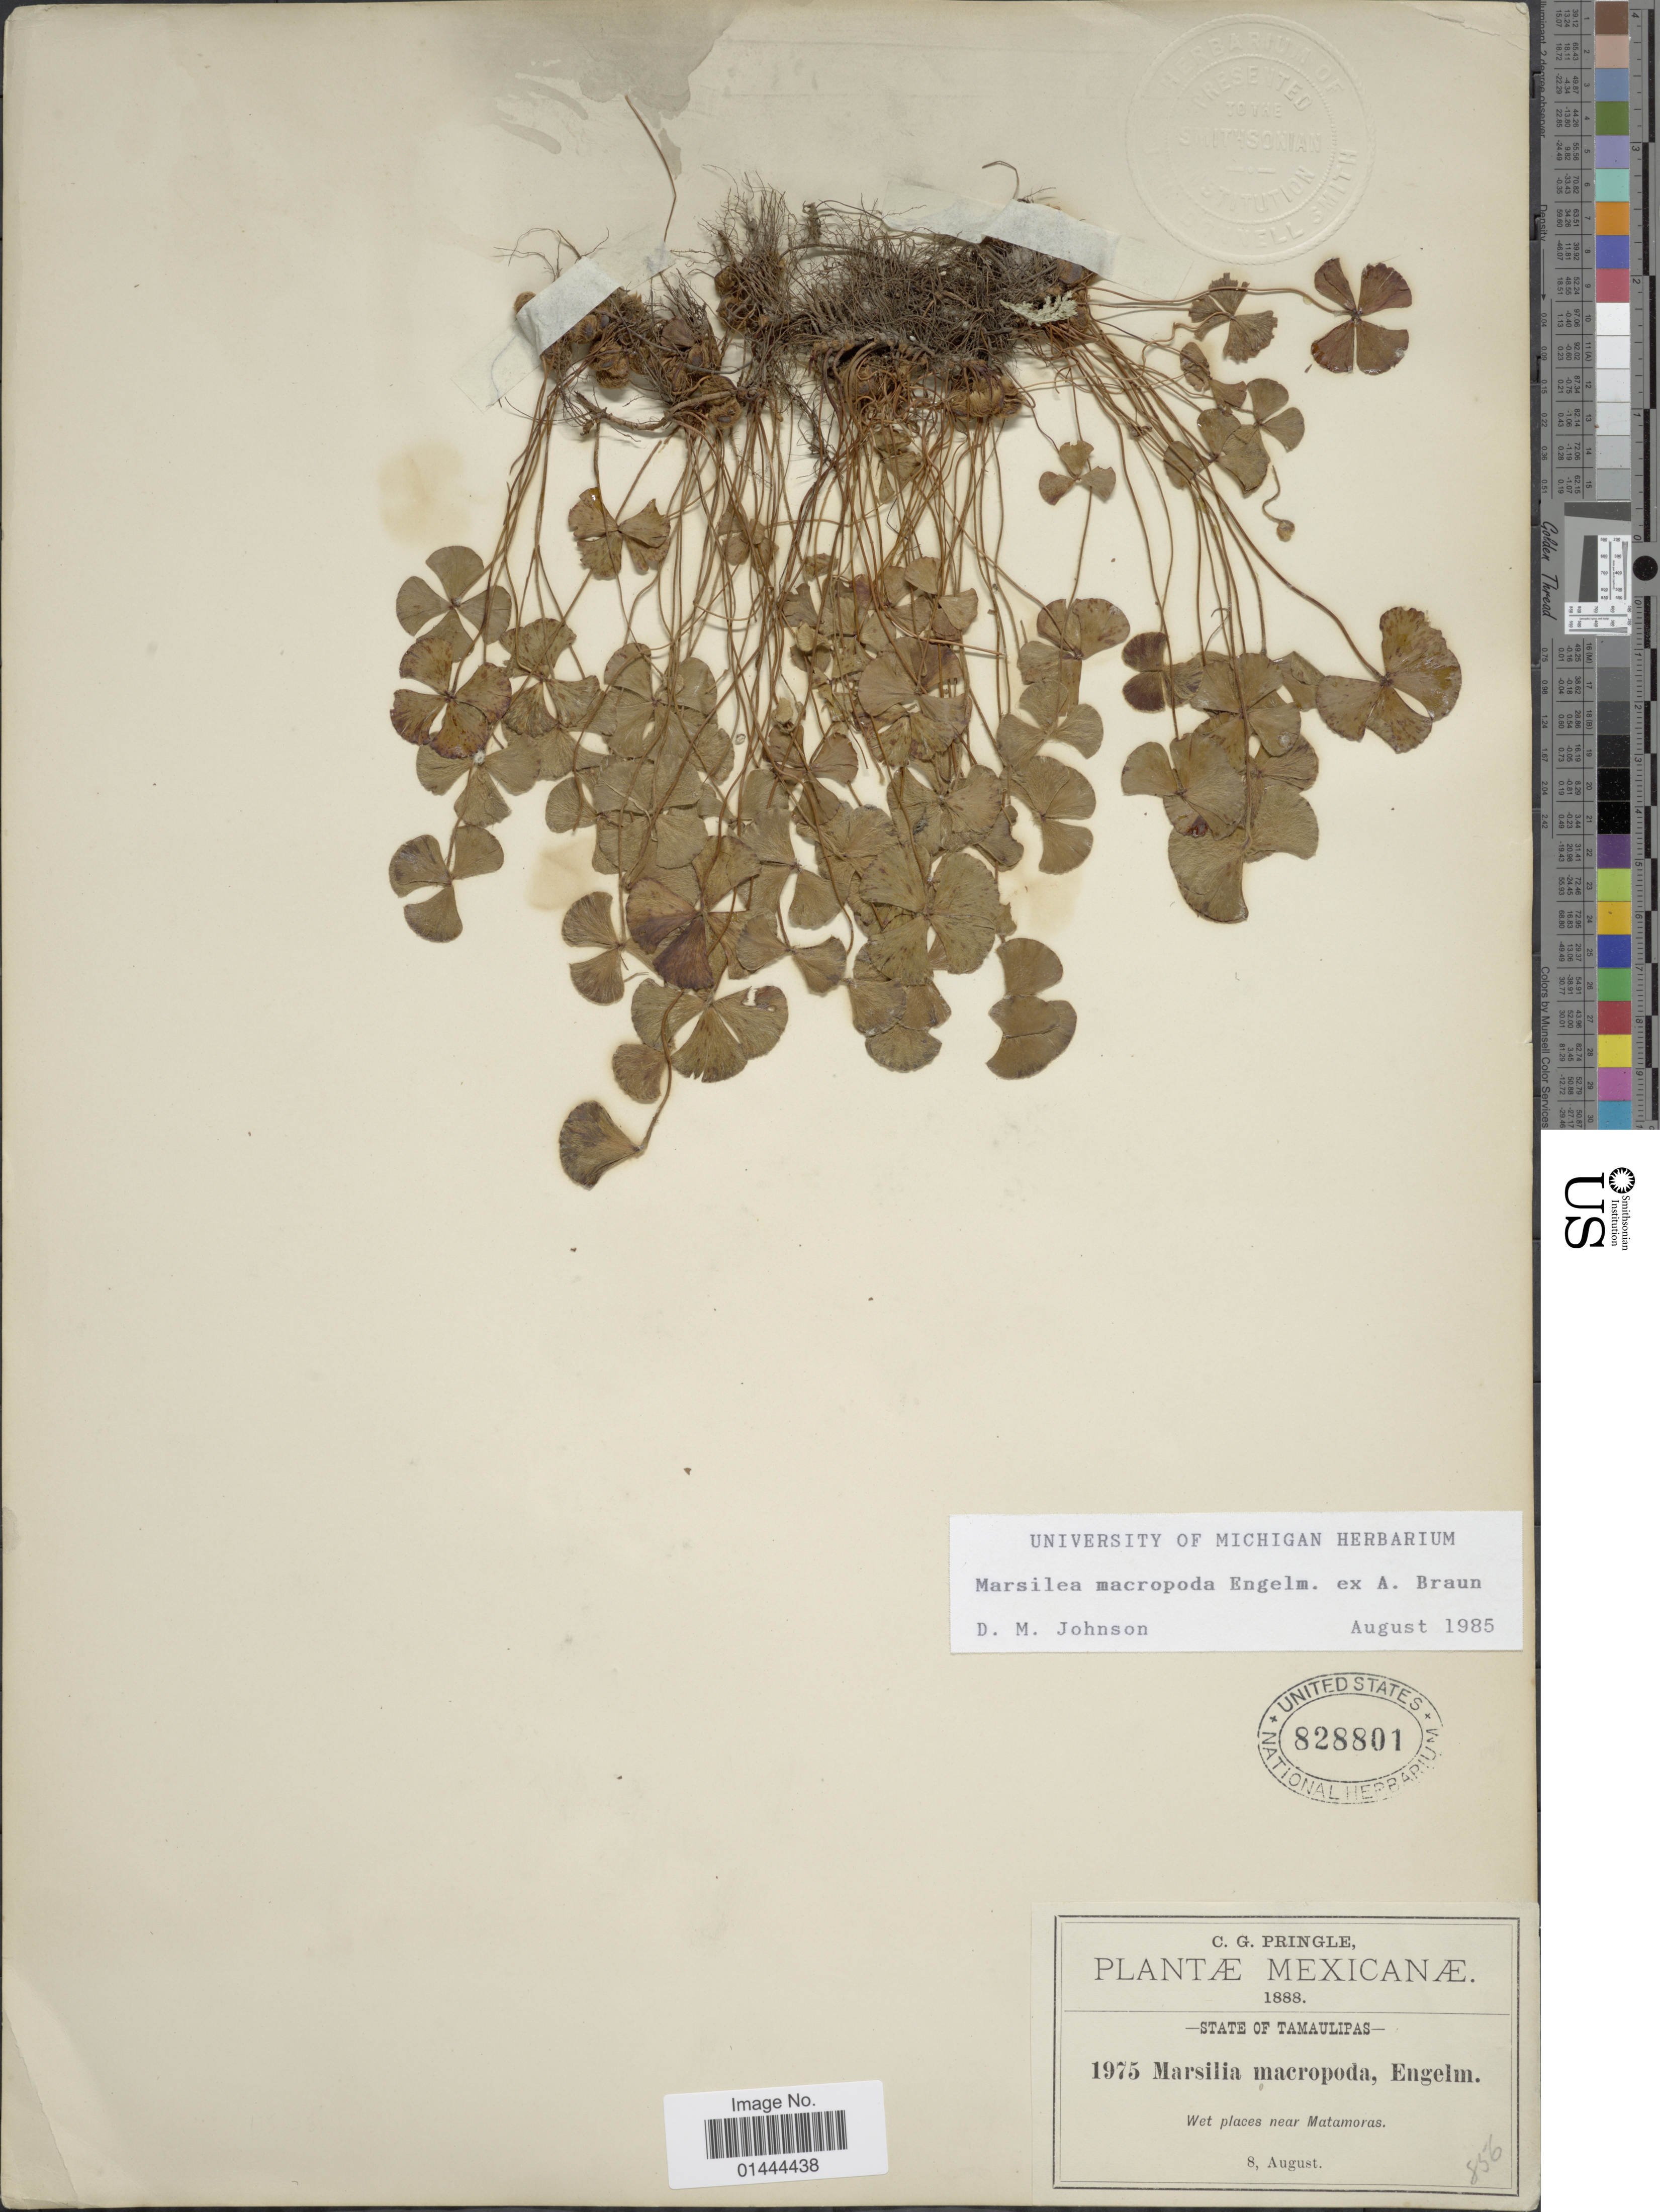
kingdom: Plantae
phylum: Tracheophyta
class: Polypodiopsida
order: Salviniales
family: Marsileaceae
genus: Marsilea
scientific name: Marsilea macropoda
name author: Engelm. ex A. Braun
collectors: C. G. Pringle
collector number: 1975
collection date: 1888-08-08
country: Mexico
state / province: Tamaulipas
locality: Wet places near Matamoras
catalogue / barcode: US 828801